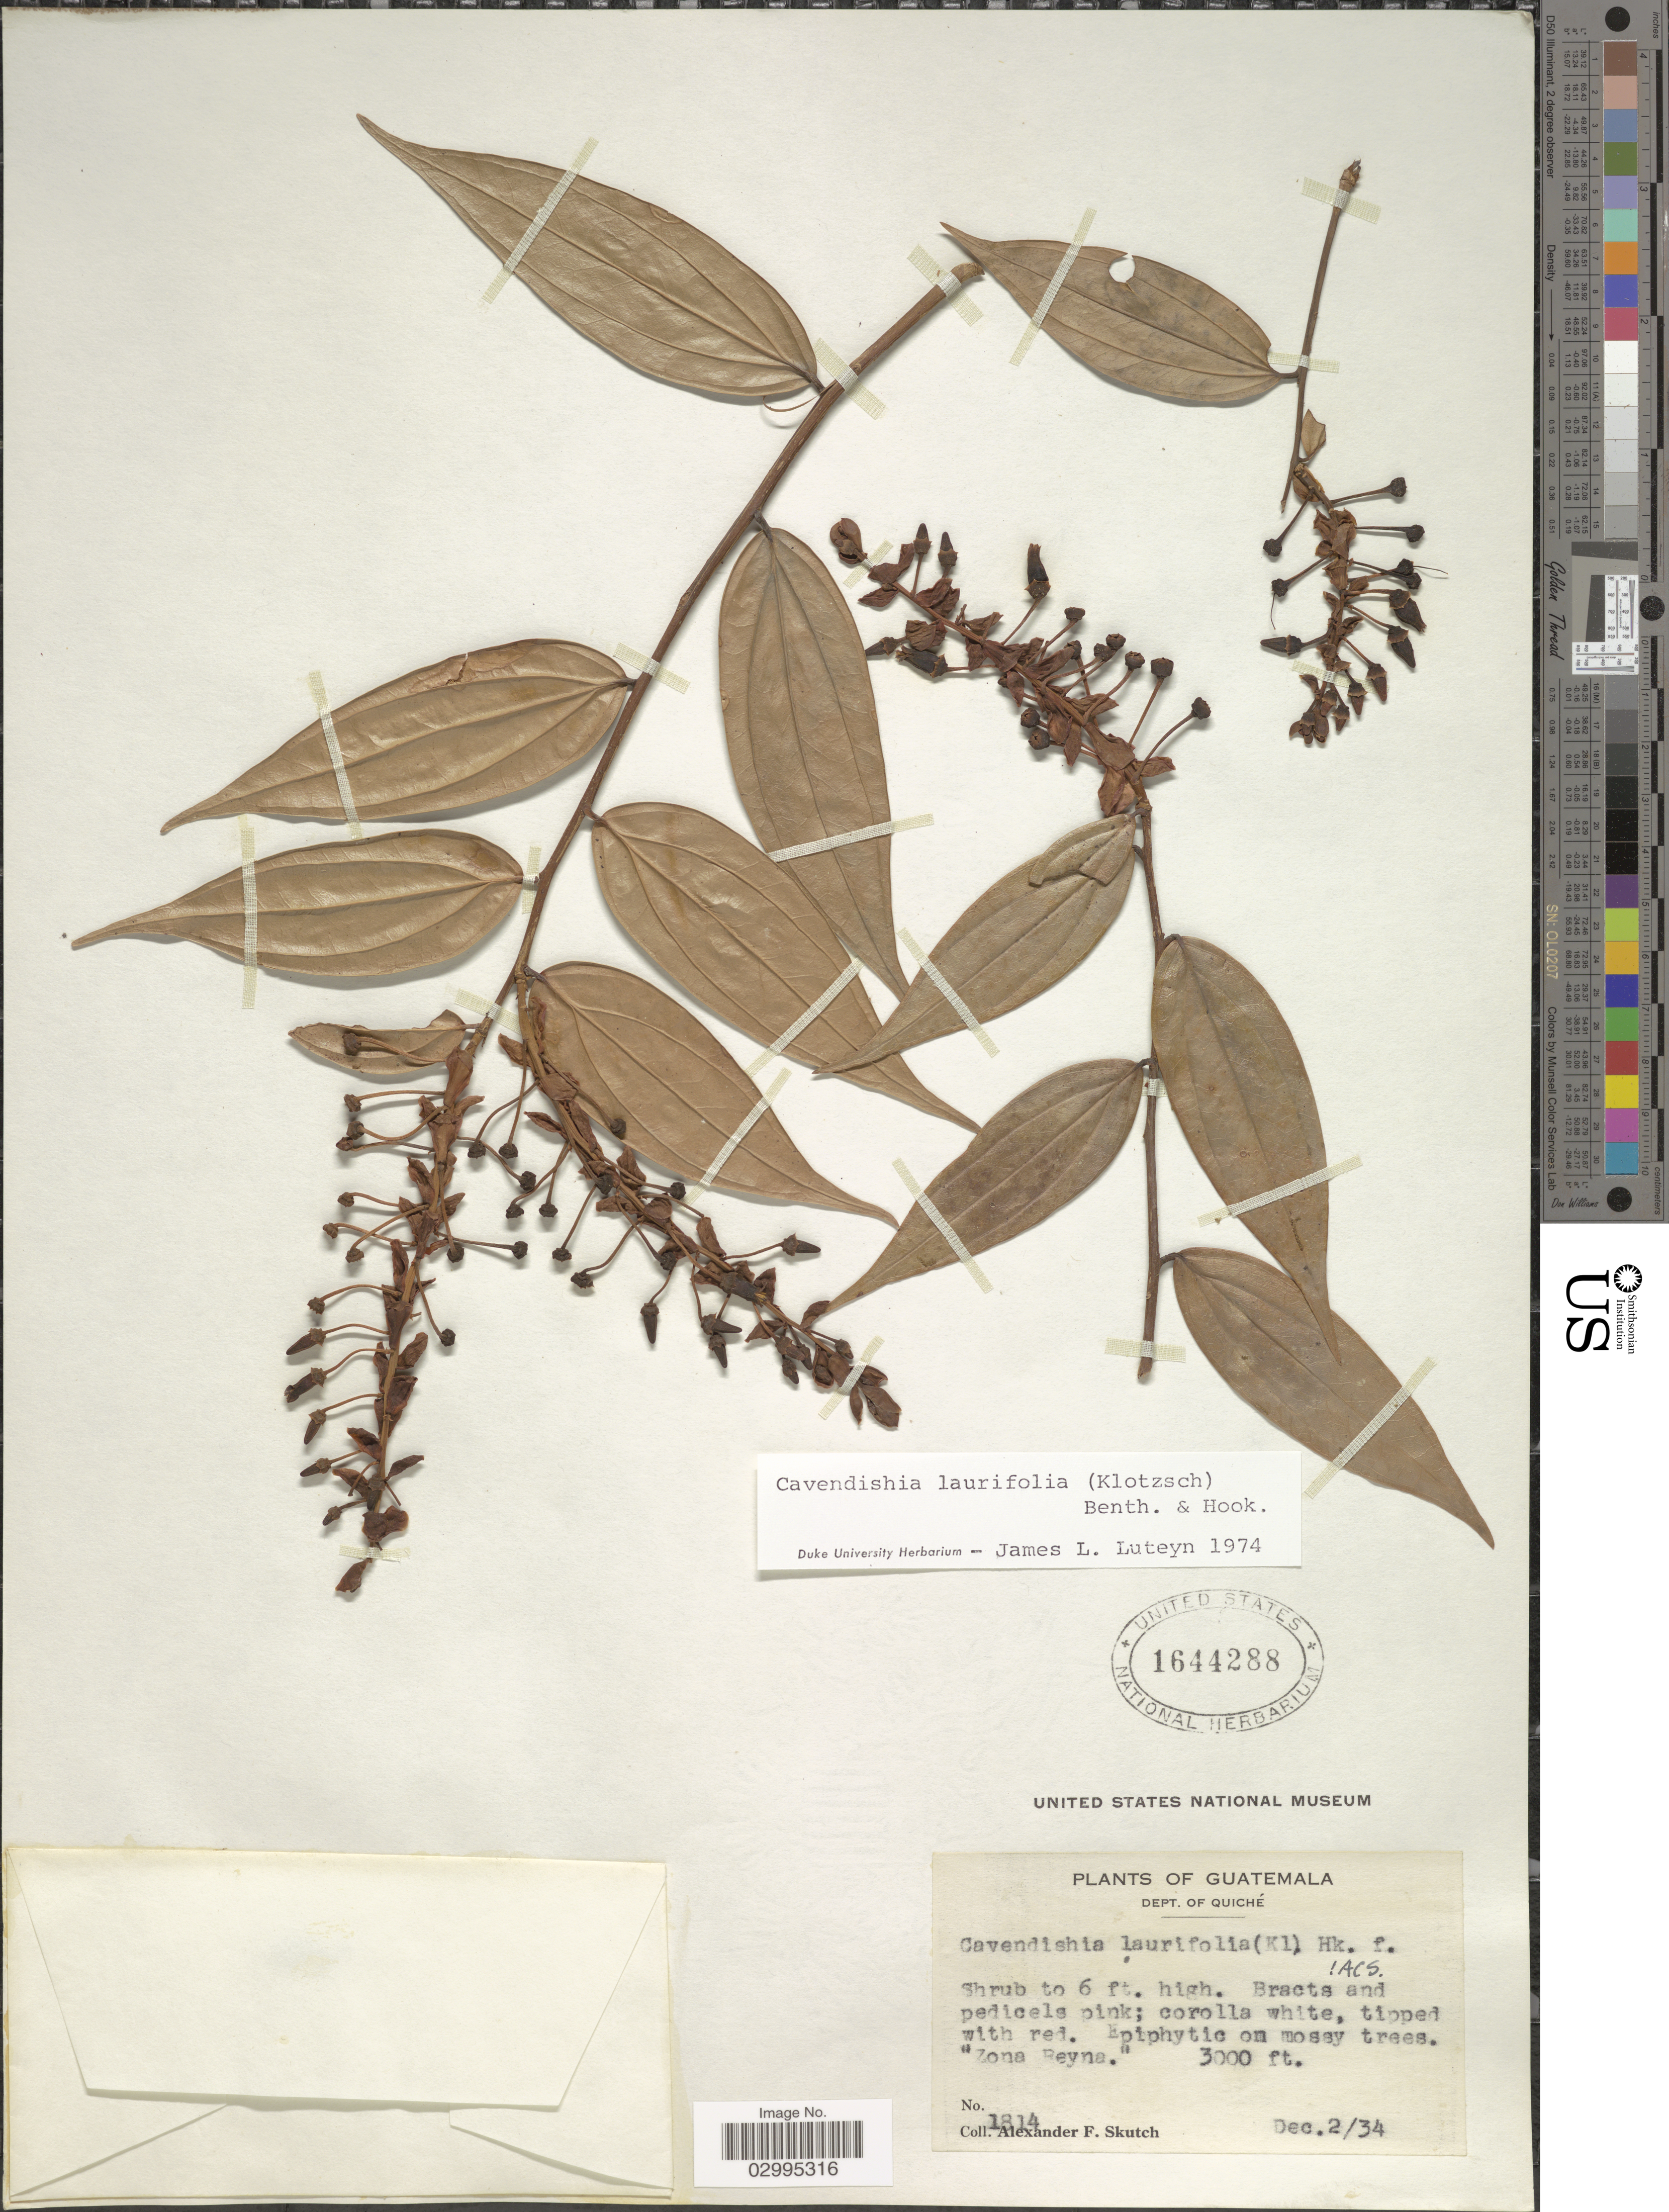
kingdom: Plantae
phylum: Tracheophyta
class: Magnoliopsida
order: Ericales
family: Ericaceae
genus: Cavendishia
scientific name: Cavendishia laurifolia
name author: (Klotzsch) Benth. & Hook. f.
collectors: A. F. Skutch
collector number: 1814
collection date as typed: Transcribed d/m/y: 2/12/34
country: Guatemala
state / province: El Quiché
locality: Dept. of Quiché. "Zona Reyne."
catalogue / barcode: US 1644288